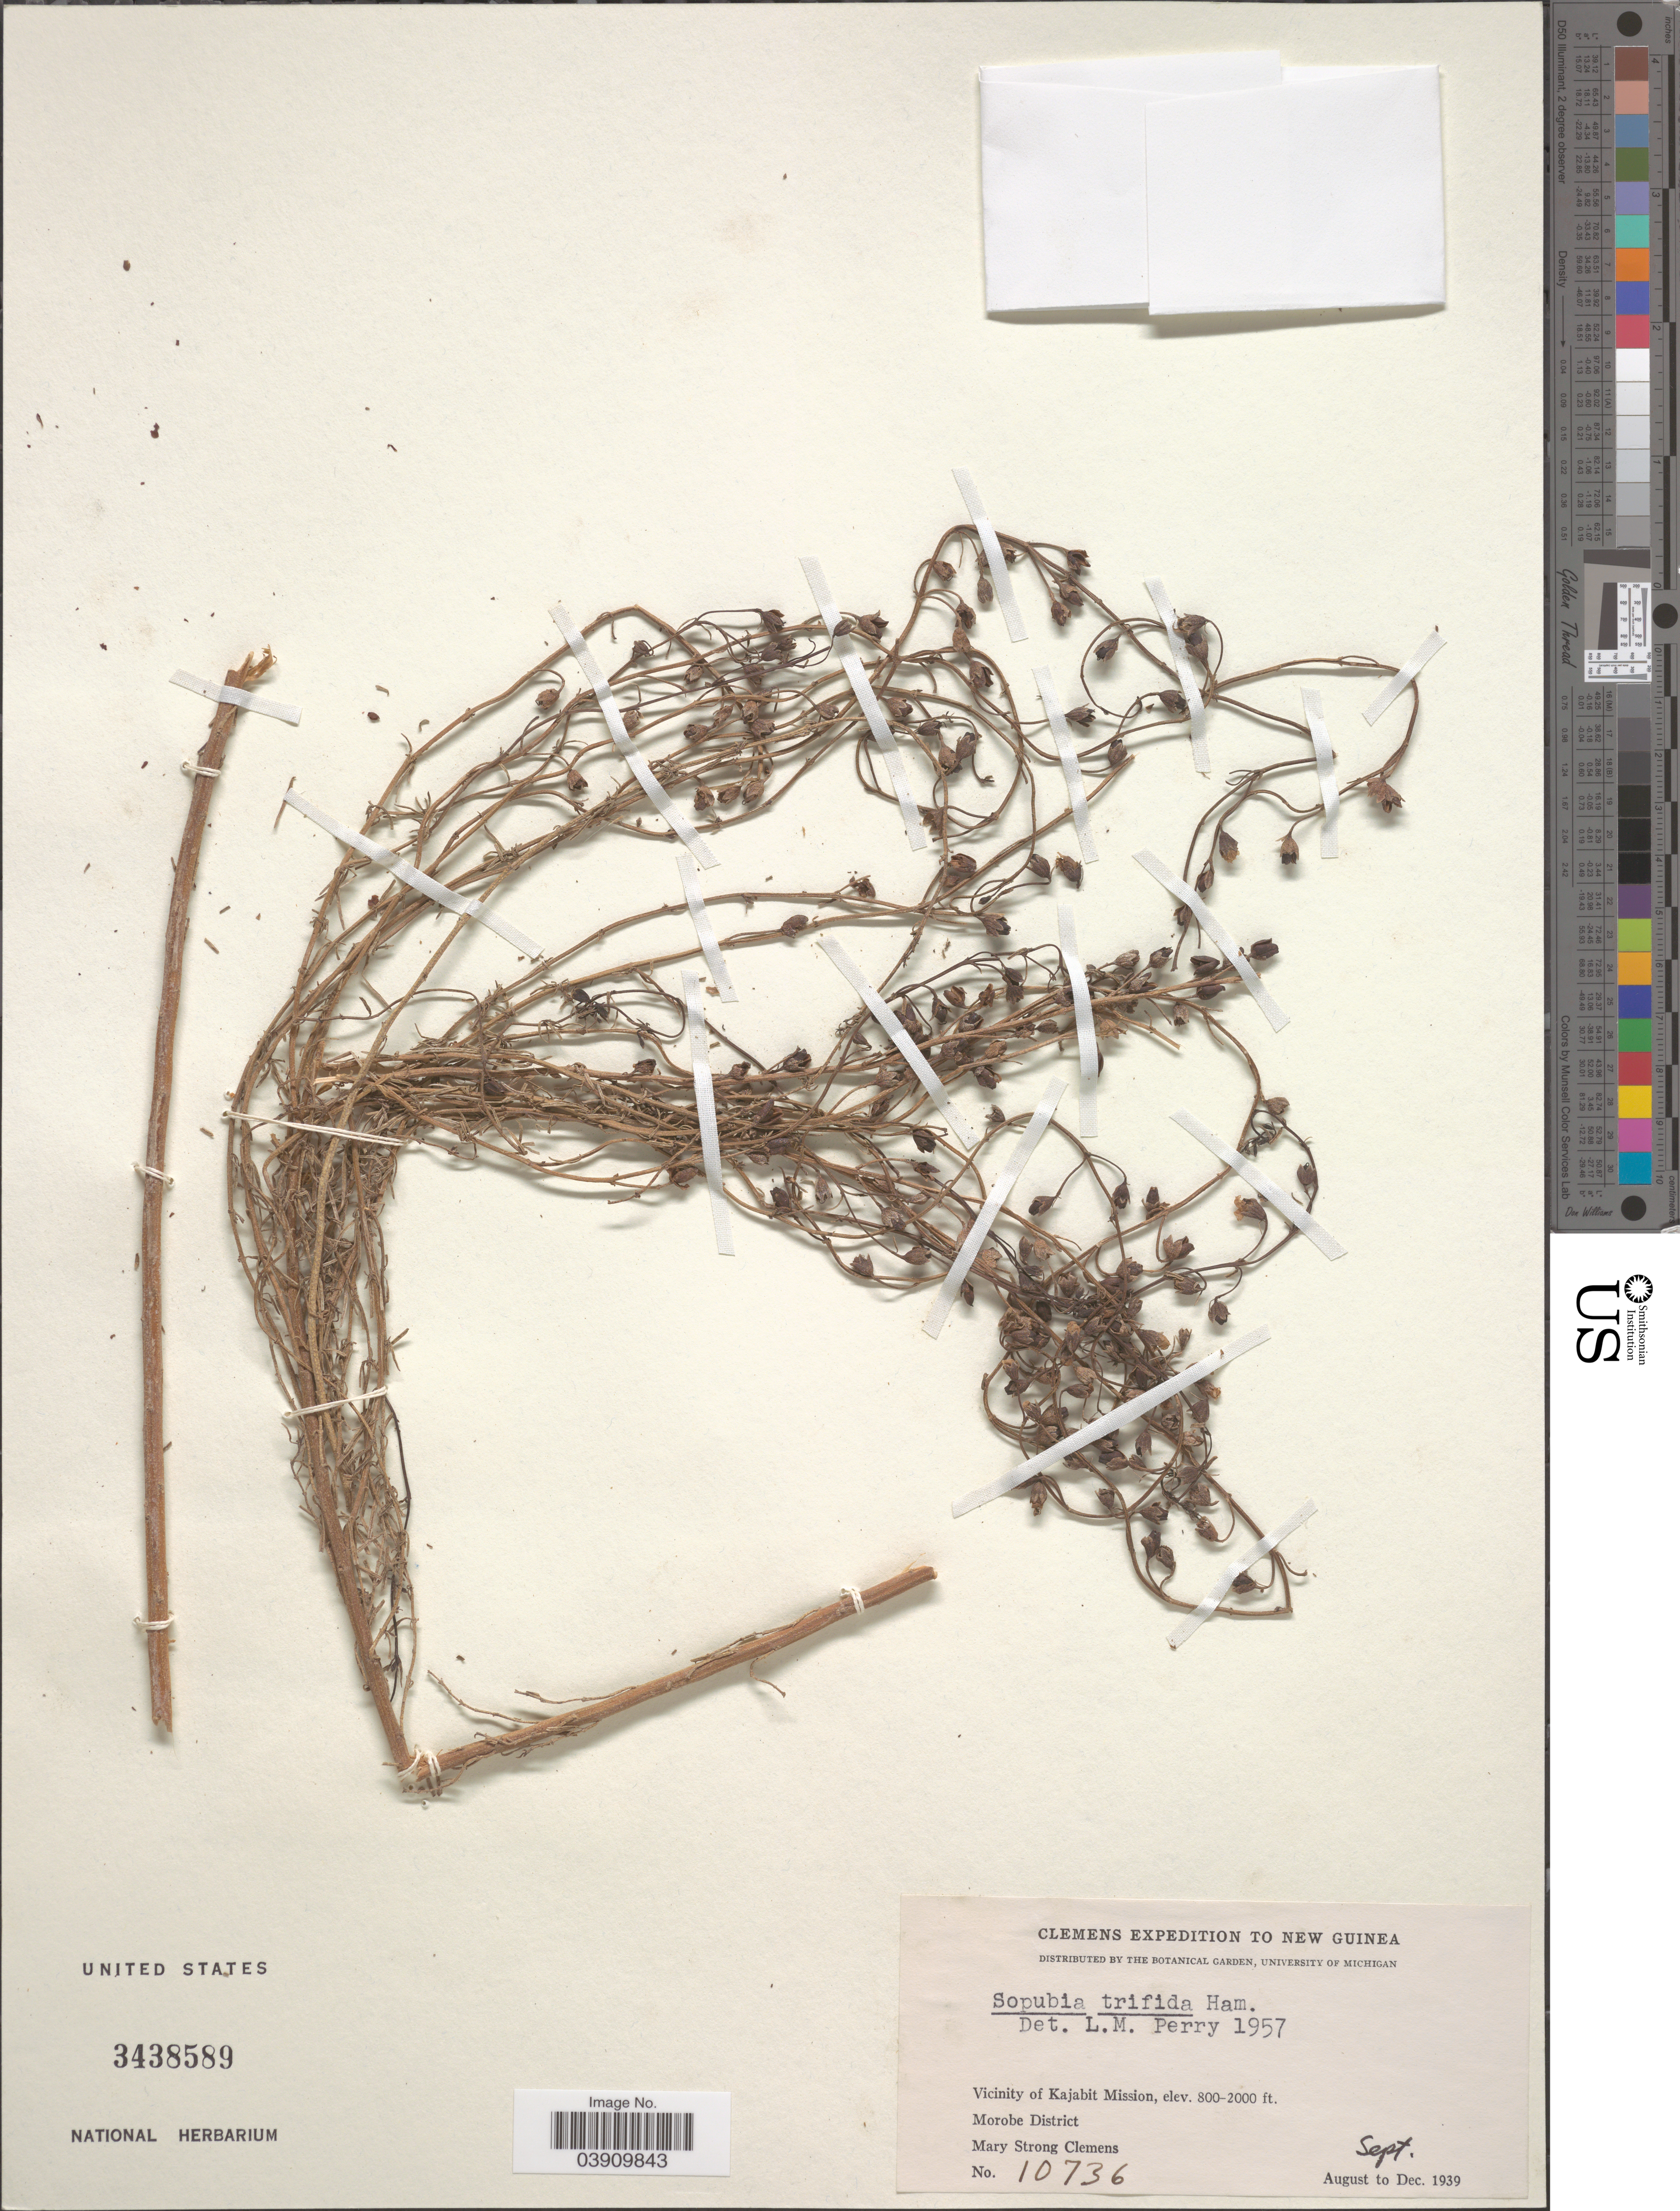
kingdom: Plantae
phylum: Tracheophyta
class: Magnoliopsida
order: Lamiales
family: Orobanchaceae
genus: Sopubia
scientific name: Sopubia trifida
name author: Buch.-Ham. ex D. Don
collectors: M. S. Clemens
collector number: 10736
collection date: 1939-09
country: Papua New Guinea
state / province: Morobe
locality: New Guinea. Vicinity of Kajabit Mission. Morobe District.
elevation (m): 244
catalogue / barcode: US 3438589